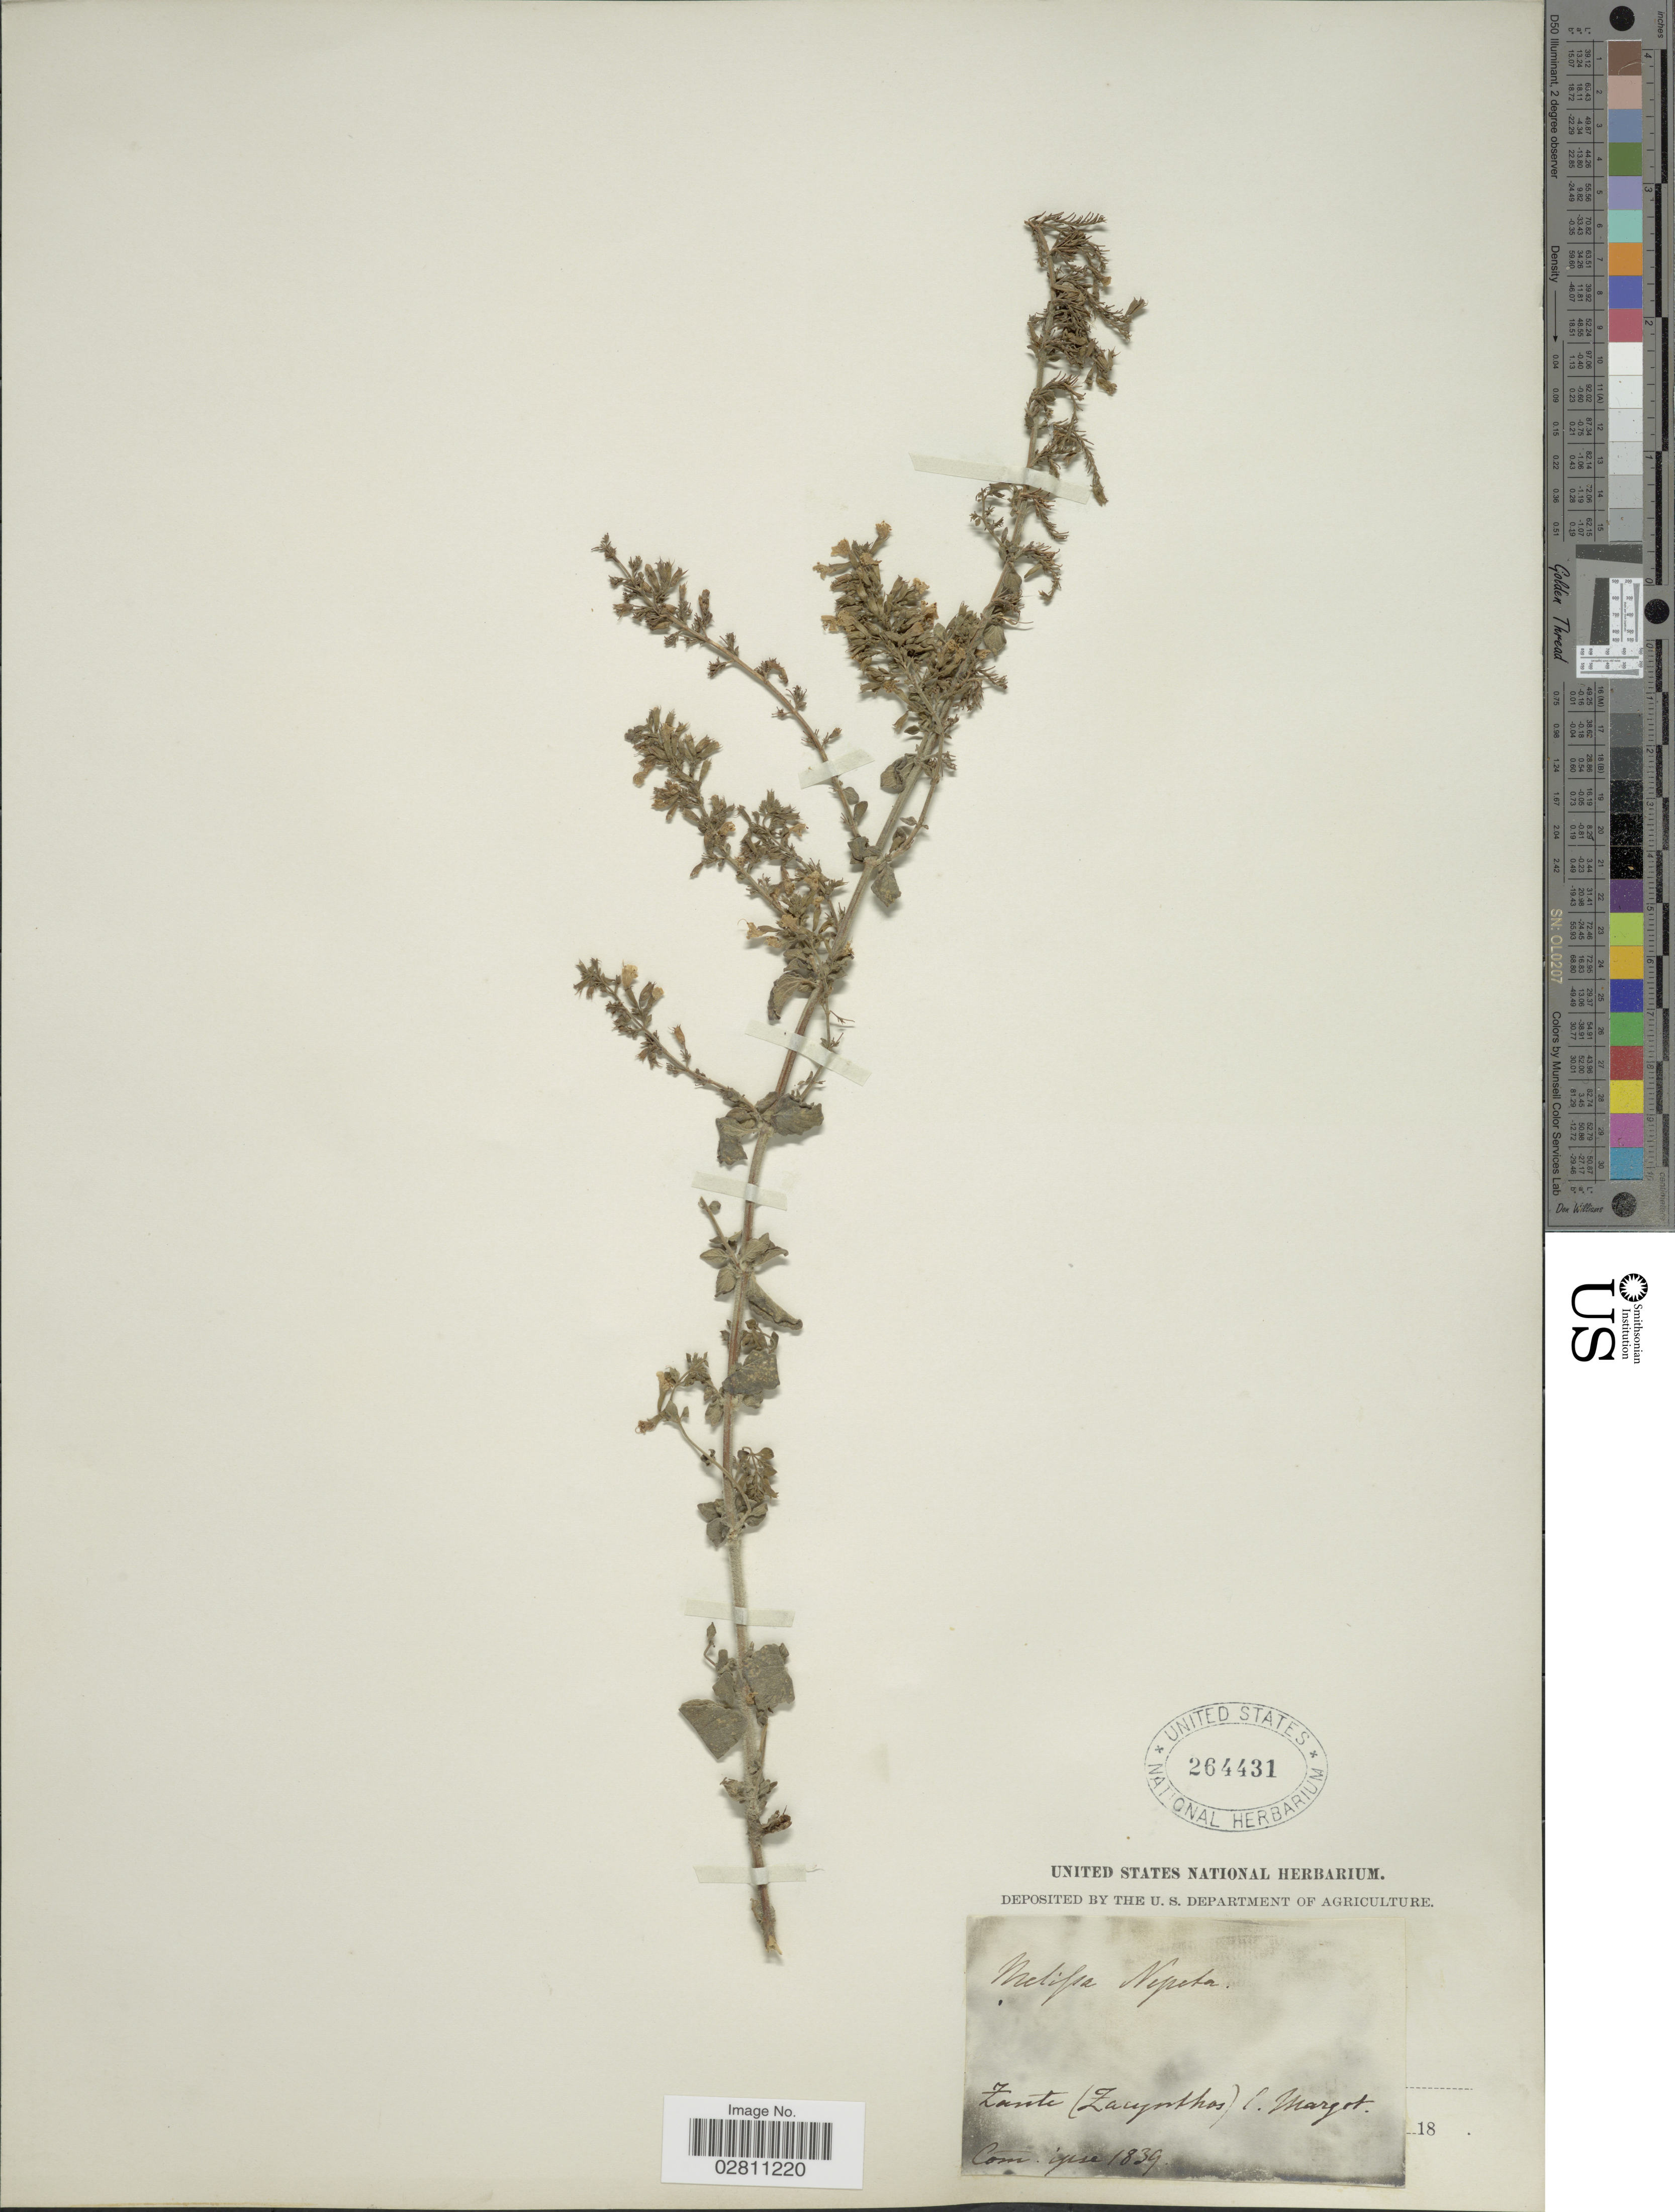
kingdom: Plantae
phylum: Tracheophyta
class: Magnoliopsida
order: Lamiales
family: Lamiaceae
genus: Clinopodium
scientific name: Clinopodium nepeta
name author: (L.) Kuntze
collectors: L. Margot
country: Greece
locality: Zante (Zacynthos).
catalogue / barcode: US 264431